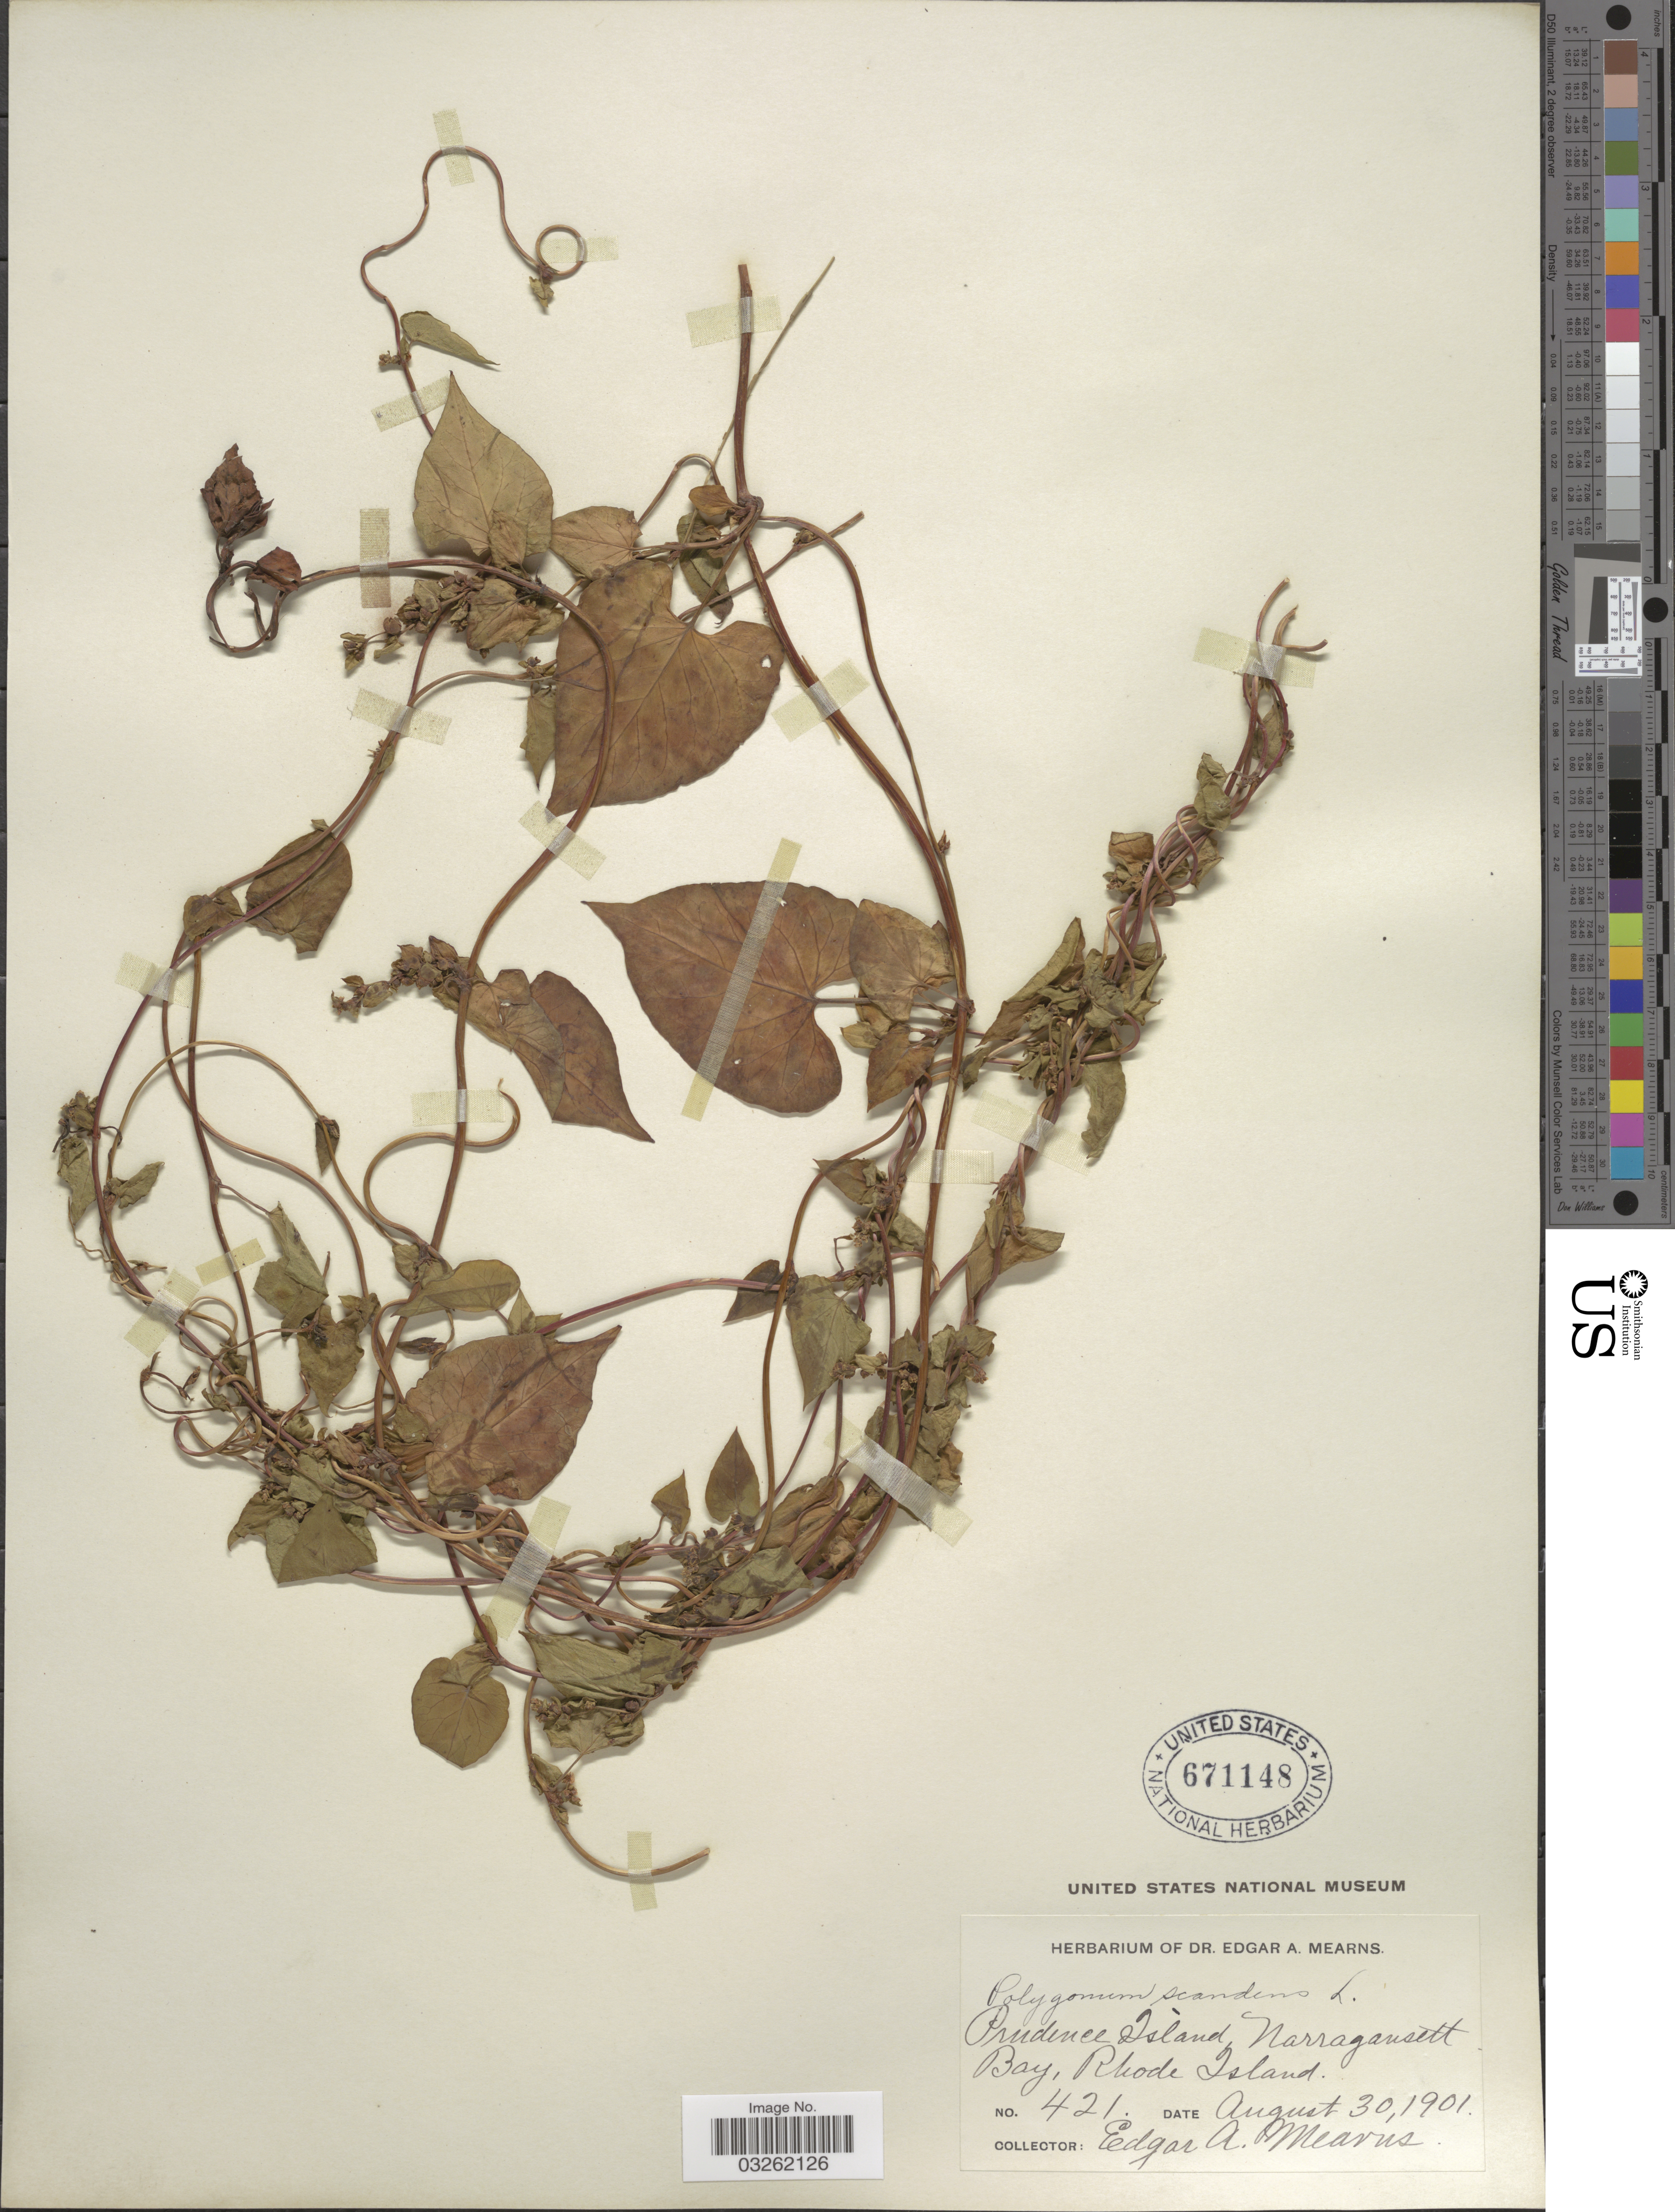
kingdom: Plantae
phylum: Tracheophyta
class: Magnoliopsida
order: Caryophyllales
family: Polygonaceae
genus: Fallopia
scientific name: Fallopia scandens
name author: (L.) Holub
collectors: E. A. Mearns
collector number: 421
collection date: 1901-08-30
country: United States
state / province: Rhode Island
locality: Prudence Island, Narragansett Bay.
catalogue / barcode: US 671148